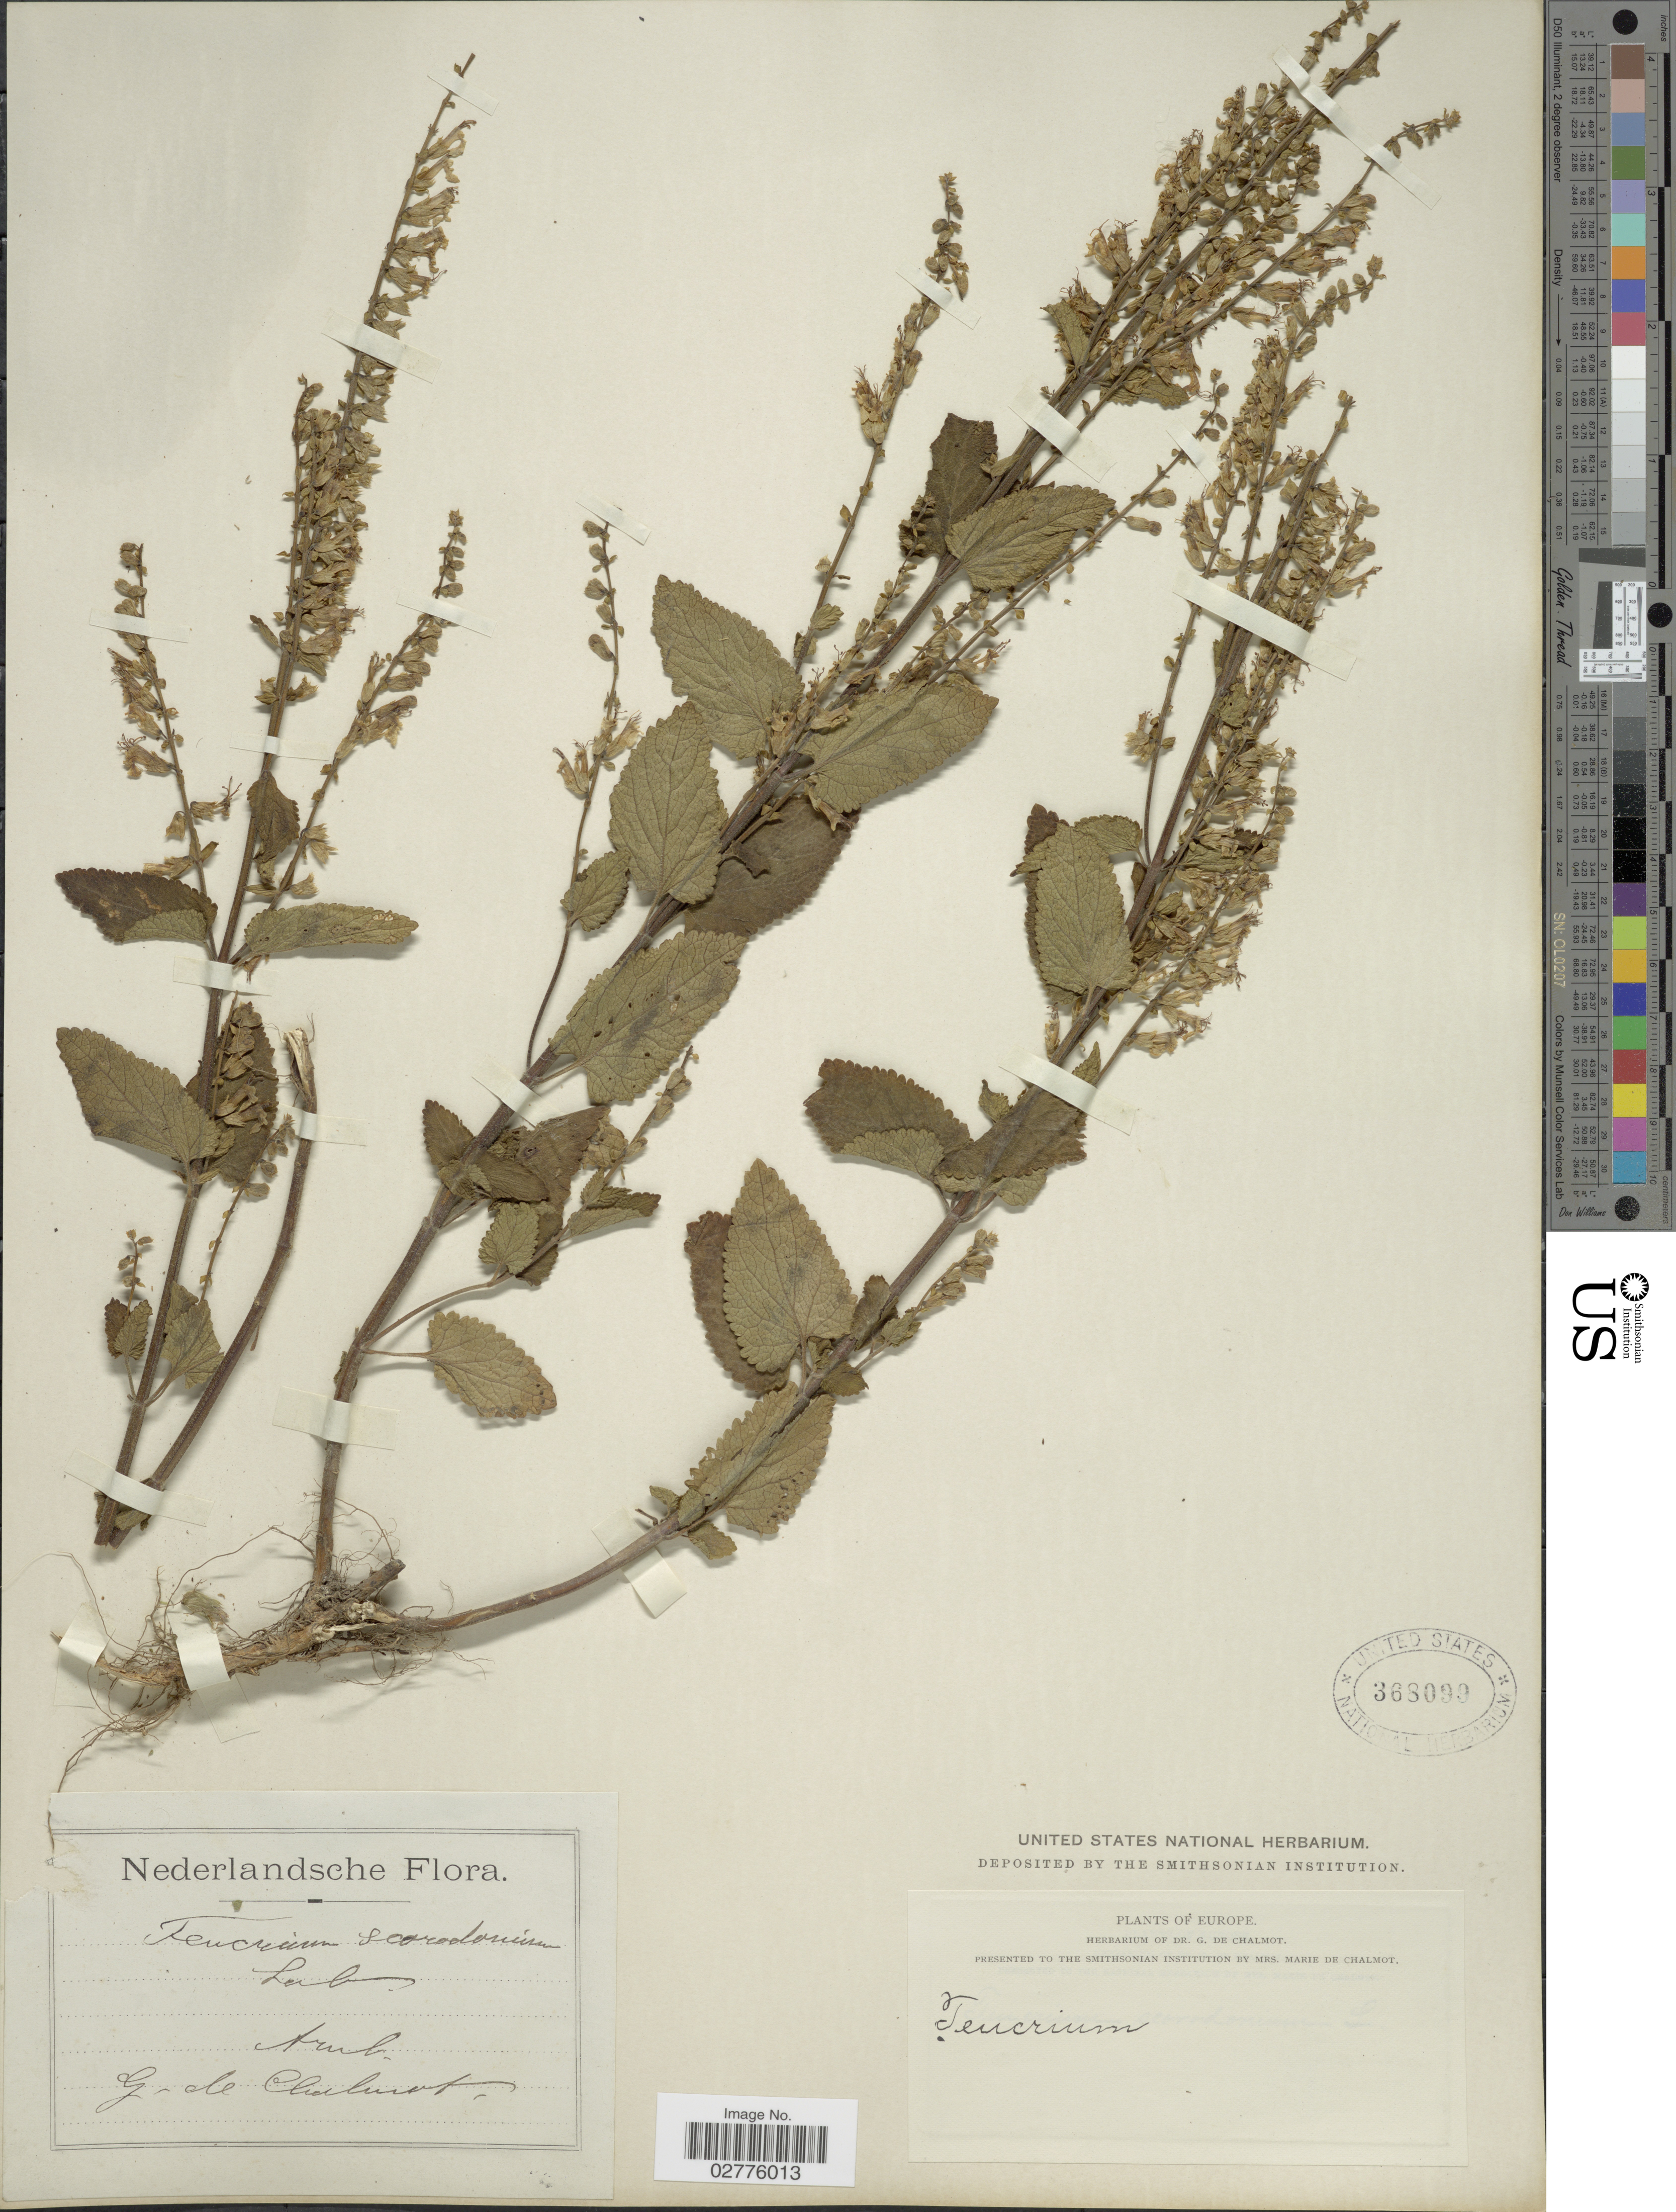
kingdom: Plantae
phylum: Tracheophyta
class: Magnoliopsida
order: Lamiales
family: Lamiaceae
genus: Teucrium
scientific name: Teucrium scorodonia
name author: L.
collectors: G. de Chalmot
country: Netherlands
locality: Arnh.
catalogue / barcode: US 368099